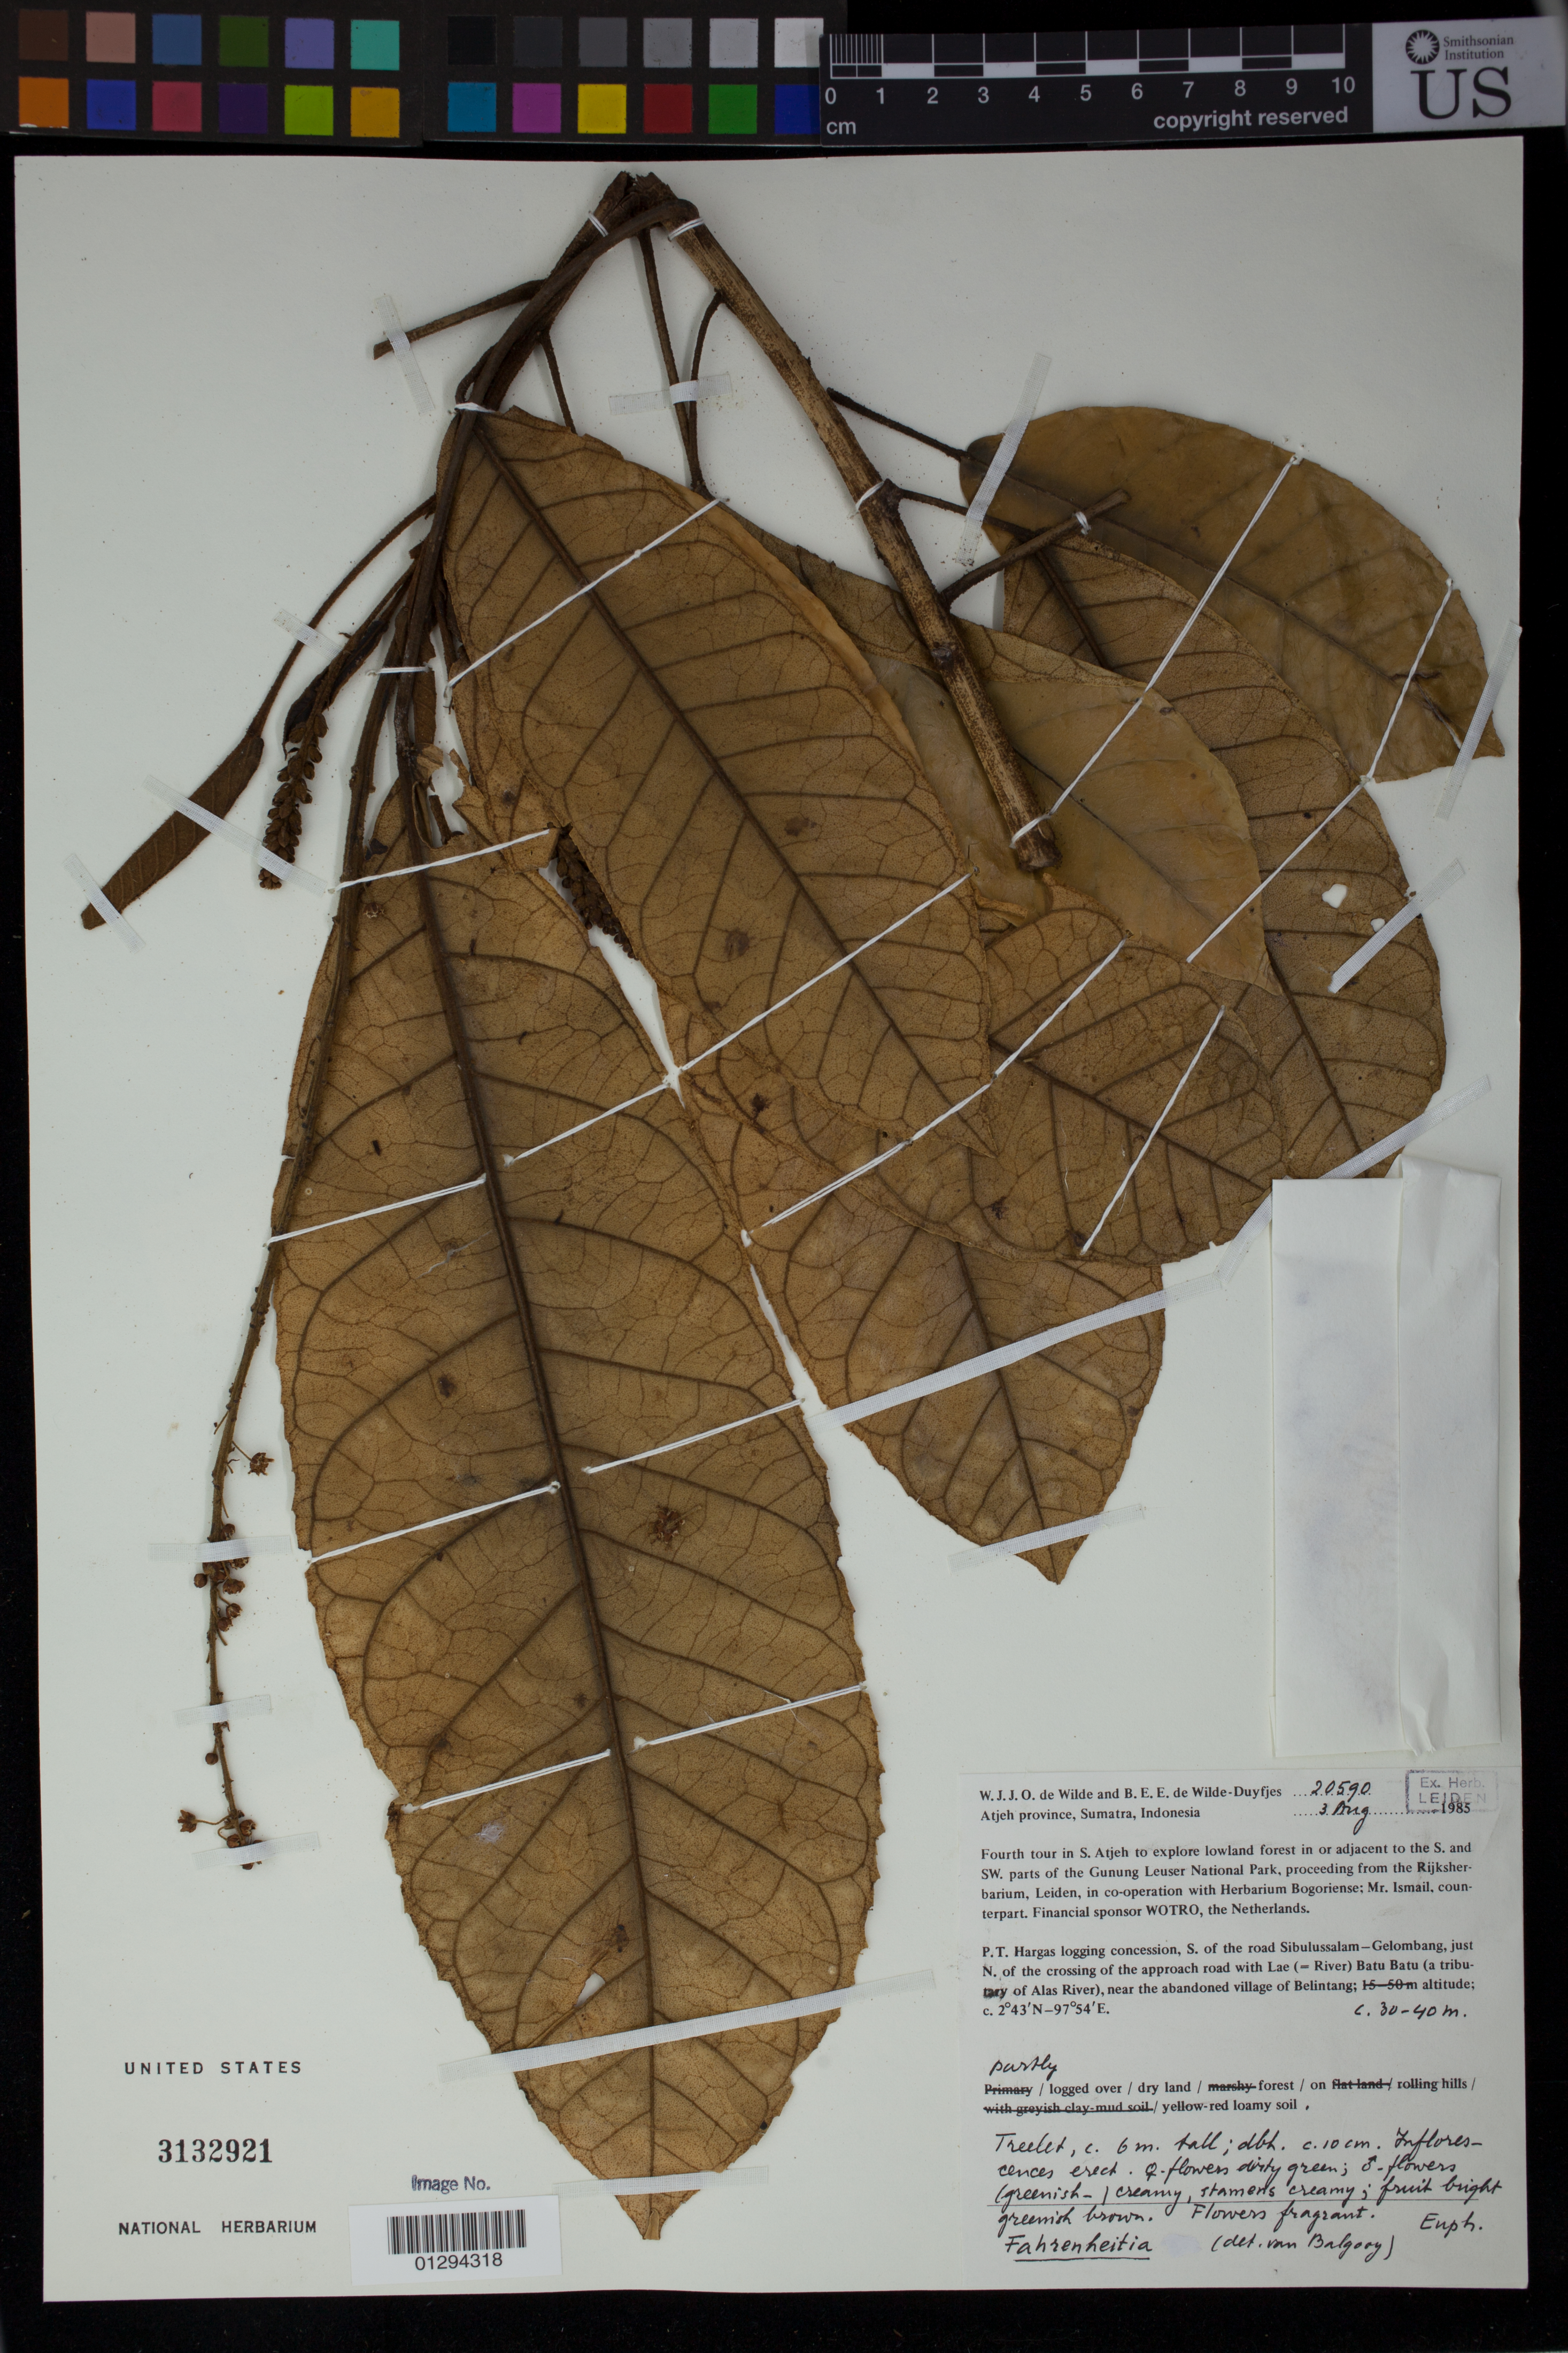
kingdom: Plantae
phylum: Tracheophyta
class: Magnoliopsida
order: Malpighiales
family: Euphorbiaceae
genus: Fahrenheitia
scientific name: Fahrenheitia sp.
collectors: W. J. de Wilde & B. E. de Wilde-Duyfjes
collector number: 20590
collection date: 1985-08-03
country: Indonesia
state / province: Sumatra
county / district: Aceh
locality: P.T. Hargas logging concession, S. of the road Sibulussalam-Gelombang, just N. of the crossing of the approach road with Lae (= River) Batu Batu (a tributary of Alas River), near the abandoned village of Belintang. Gunung Leuser National Park, Sumatra.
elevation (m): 30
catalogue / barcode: US 3132921